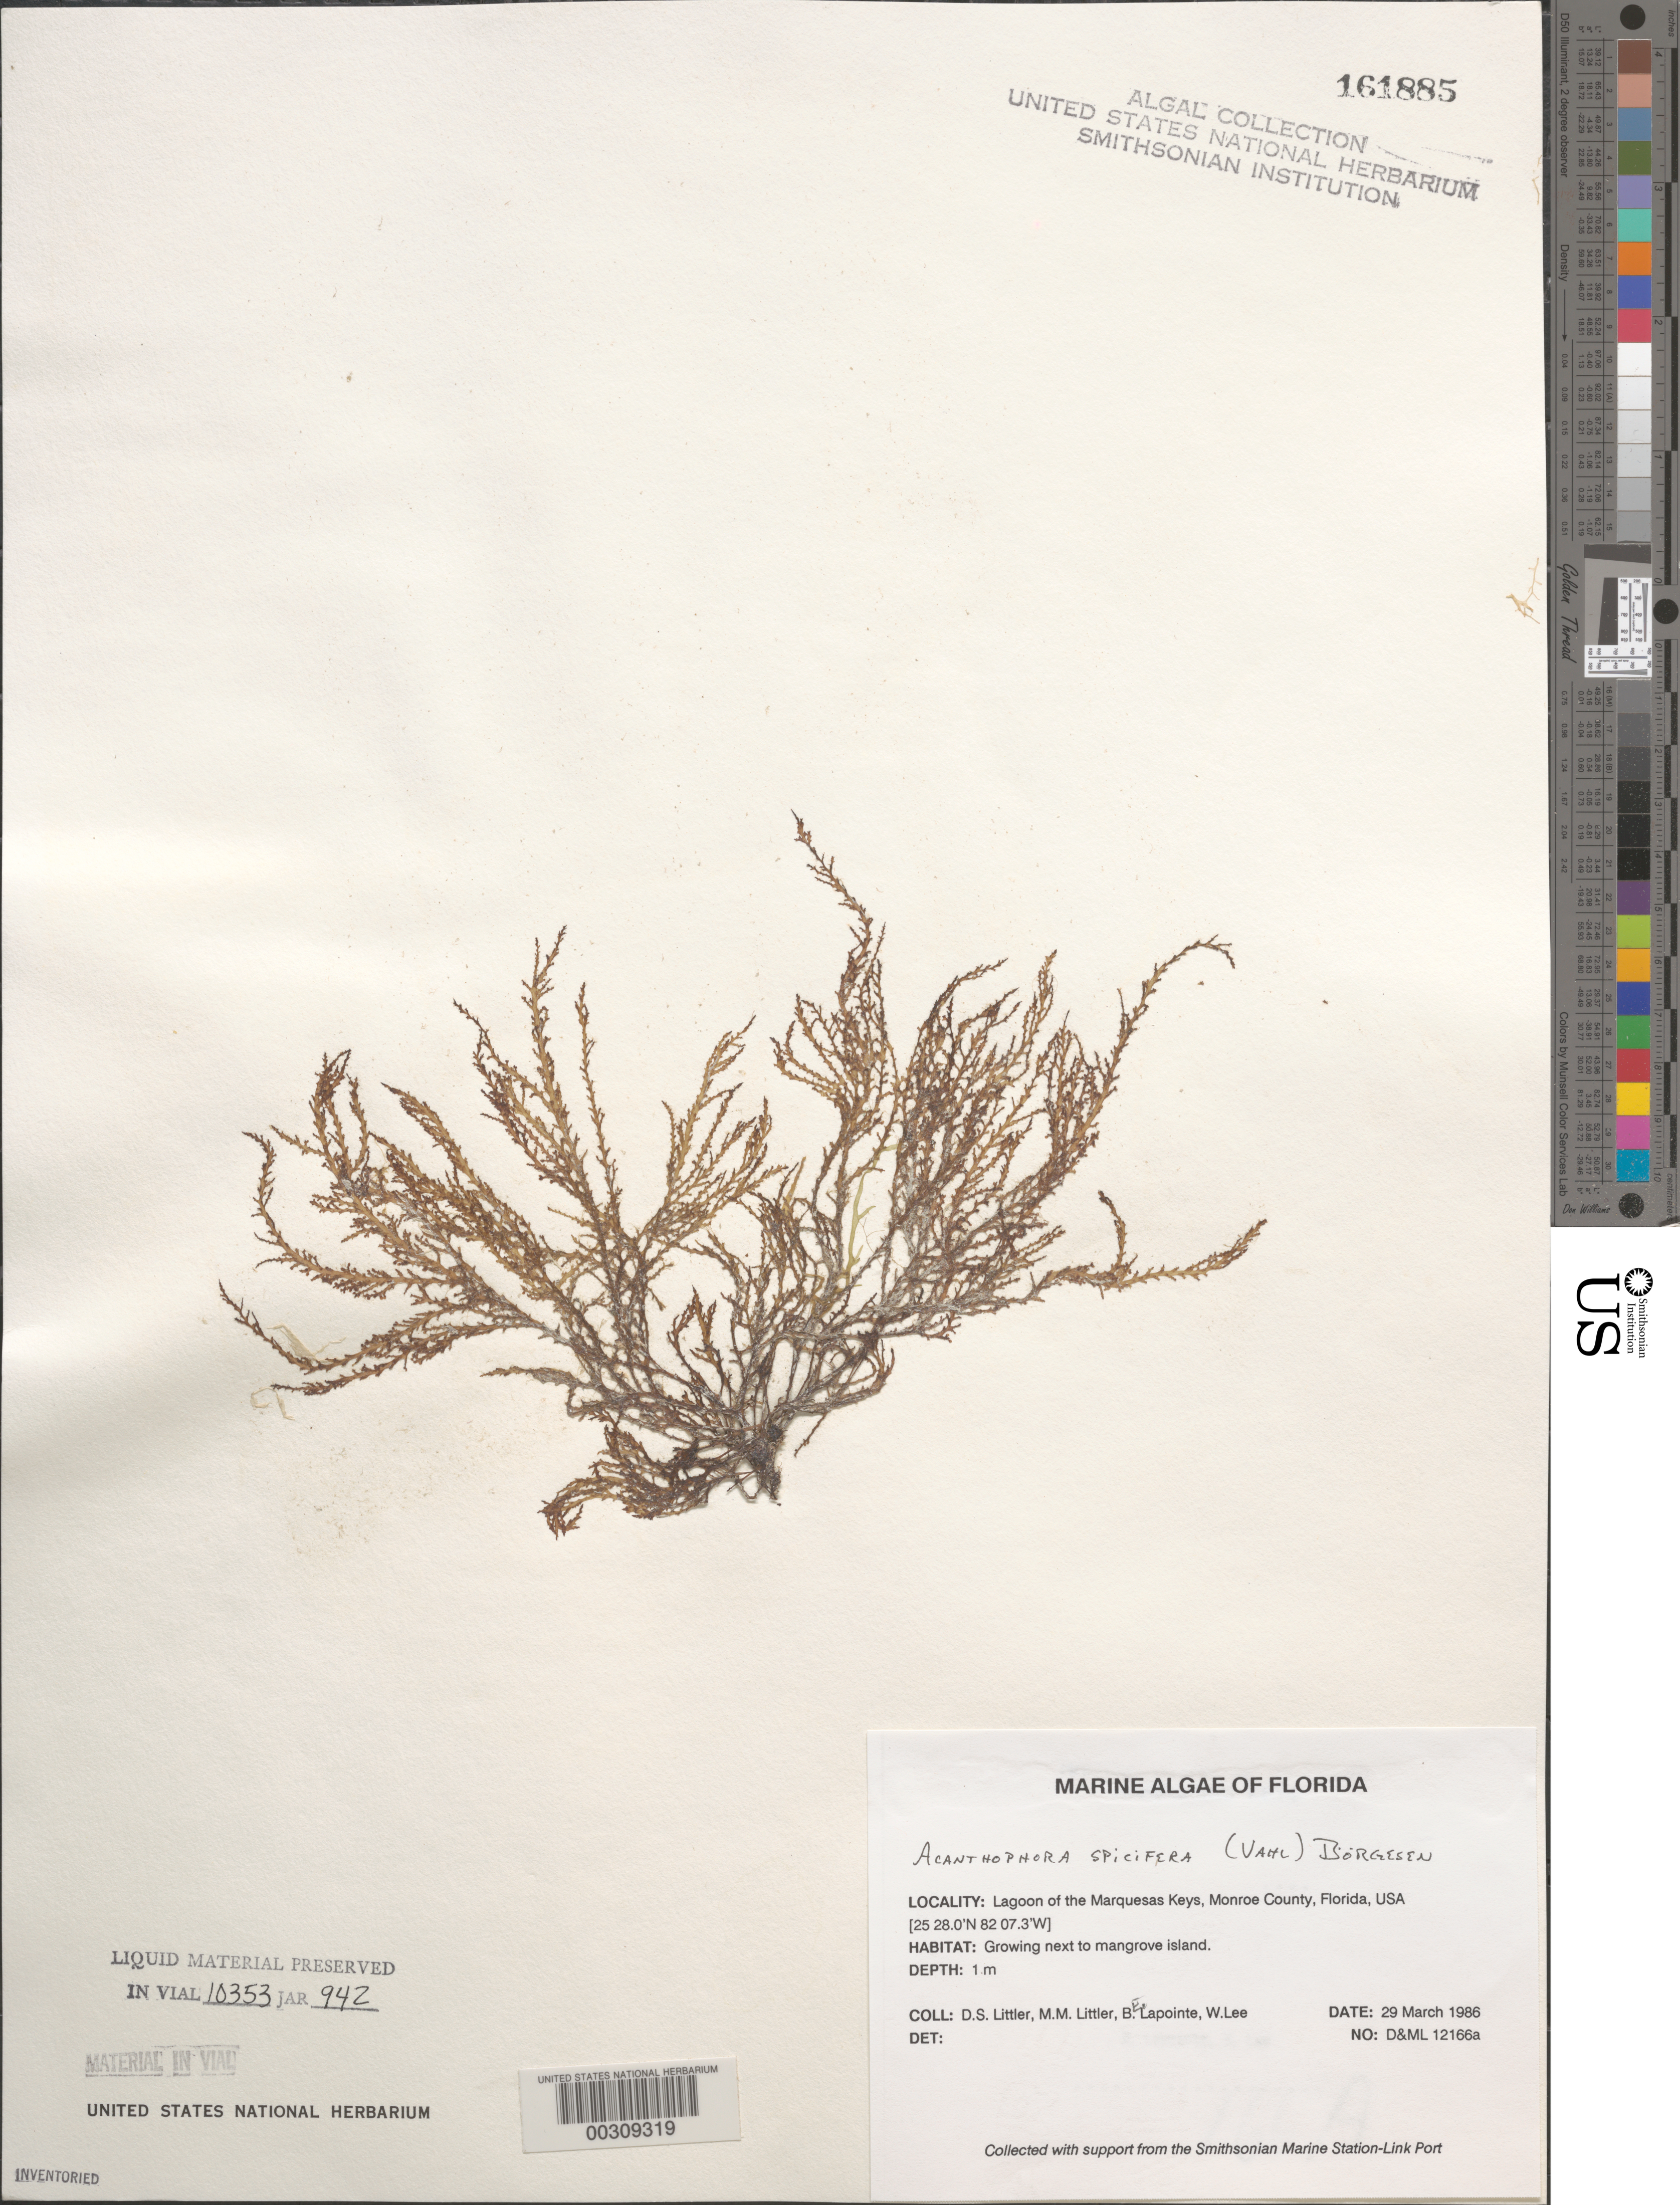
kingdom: Plantae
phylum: Rhodophyta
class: Florideophyceae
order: Ceramiales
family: Rhodomelaceae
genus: Acanthophora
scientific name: Acanthophora spicifera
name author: (Vahl) Børgesen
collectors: D. S. Littler, M. M. Littler, B. Lapointe & W. Lee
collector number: D&ML 12166a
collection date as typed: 29 Mar 1986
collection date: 1986-03-29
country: United States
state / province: Florida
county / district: Monroe County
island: Marquesas Keys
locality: Marquesas Keys lagoon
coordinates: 25 28.0' N, 82 07.3' W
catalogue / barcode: US 161885